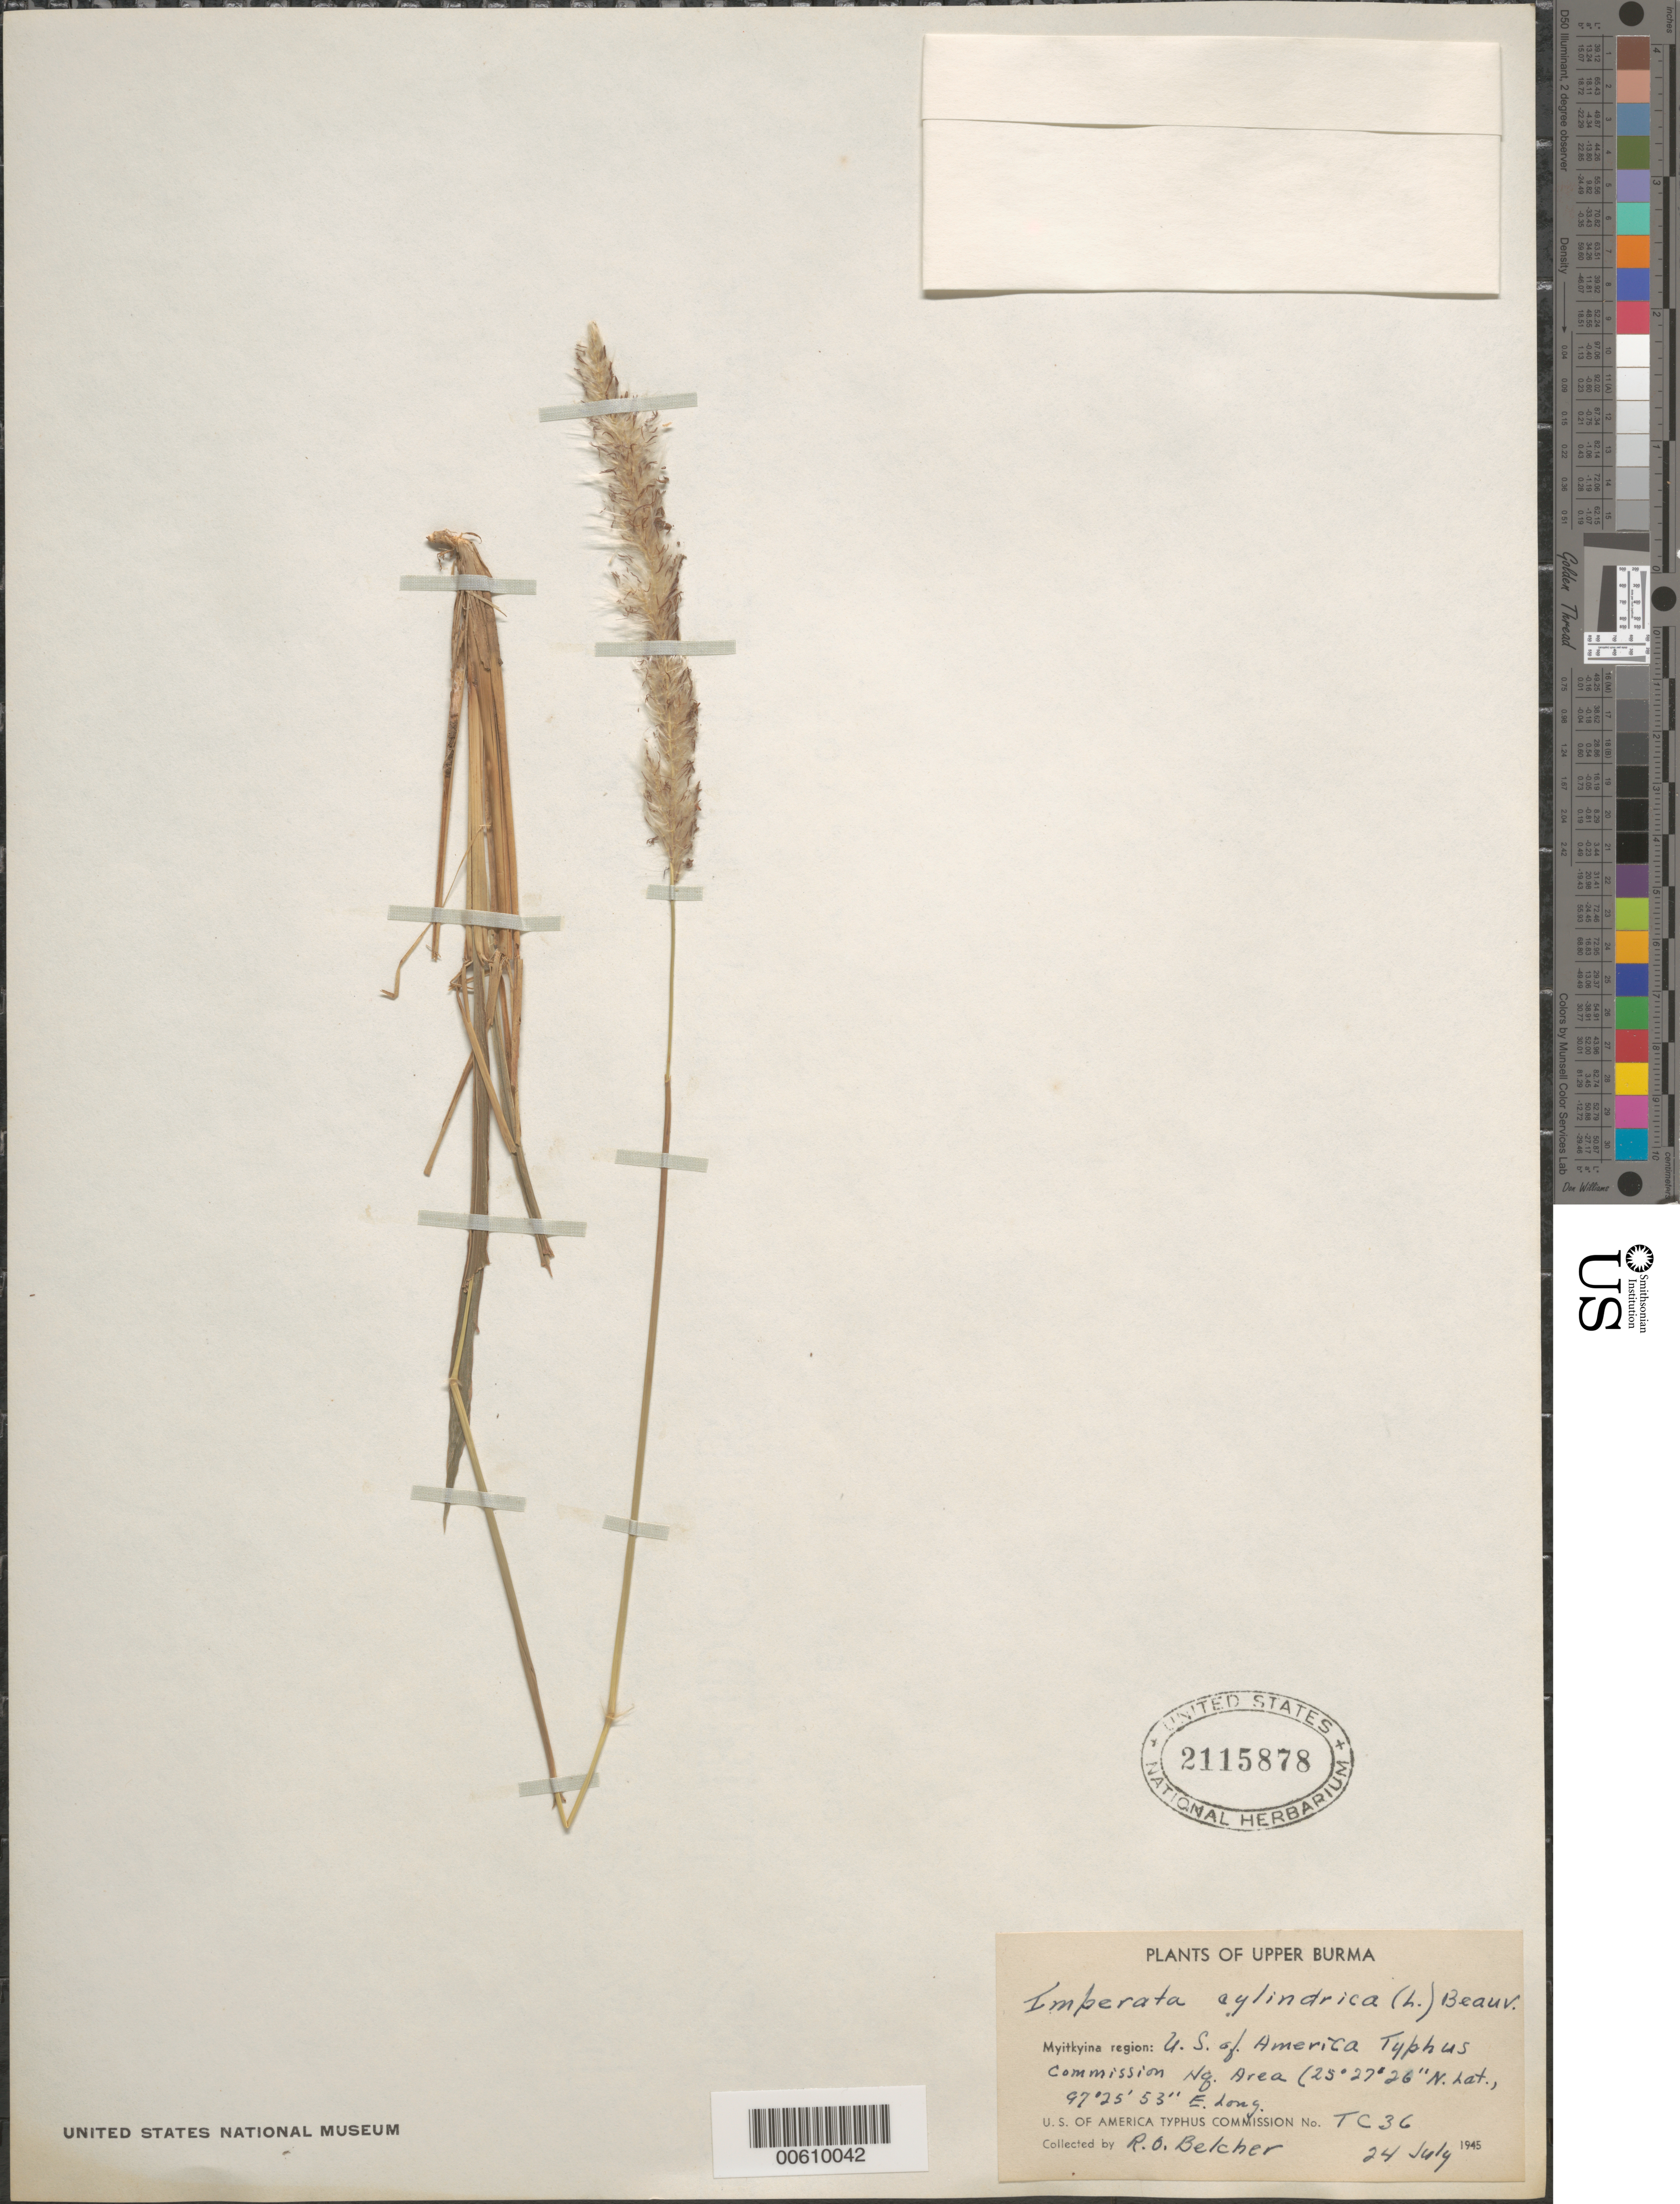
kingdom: Plantae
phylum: Tracheophyta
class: Liliopsida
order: Poales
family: Poaceae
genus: Imperata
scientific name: Imperata cylindrica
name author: (L.) P. Beauv.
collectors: R. Belcher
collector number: TC 36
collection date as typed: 24 Jul 1945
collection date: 1945-07-24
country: Myanmar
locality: Upper Burma, Myitkyina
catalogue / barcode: US 2115878